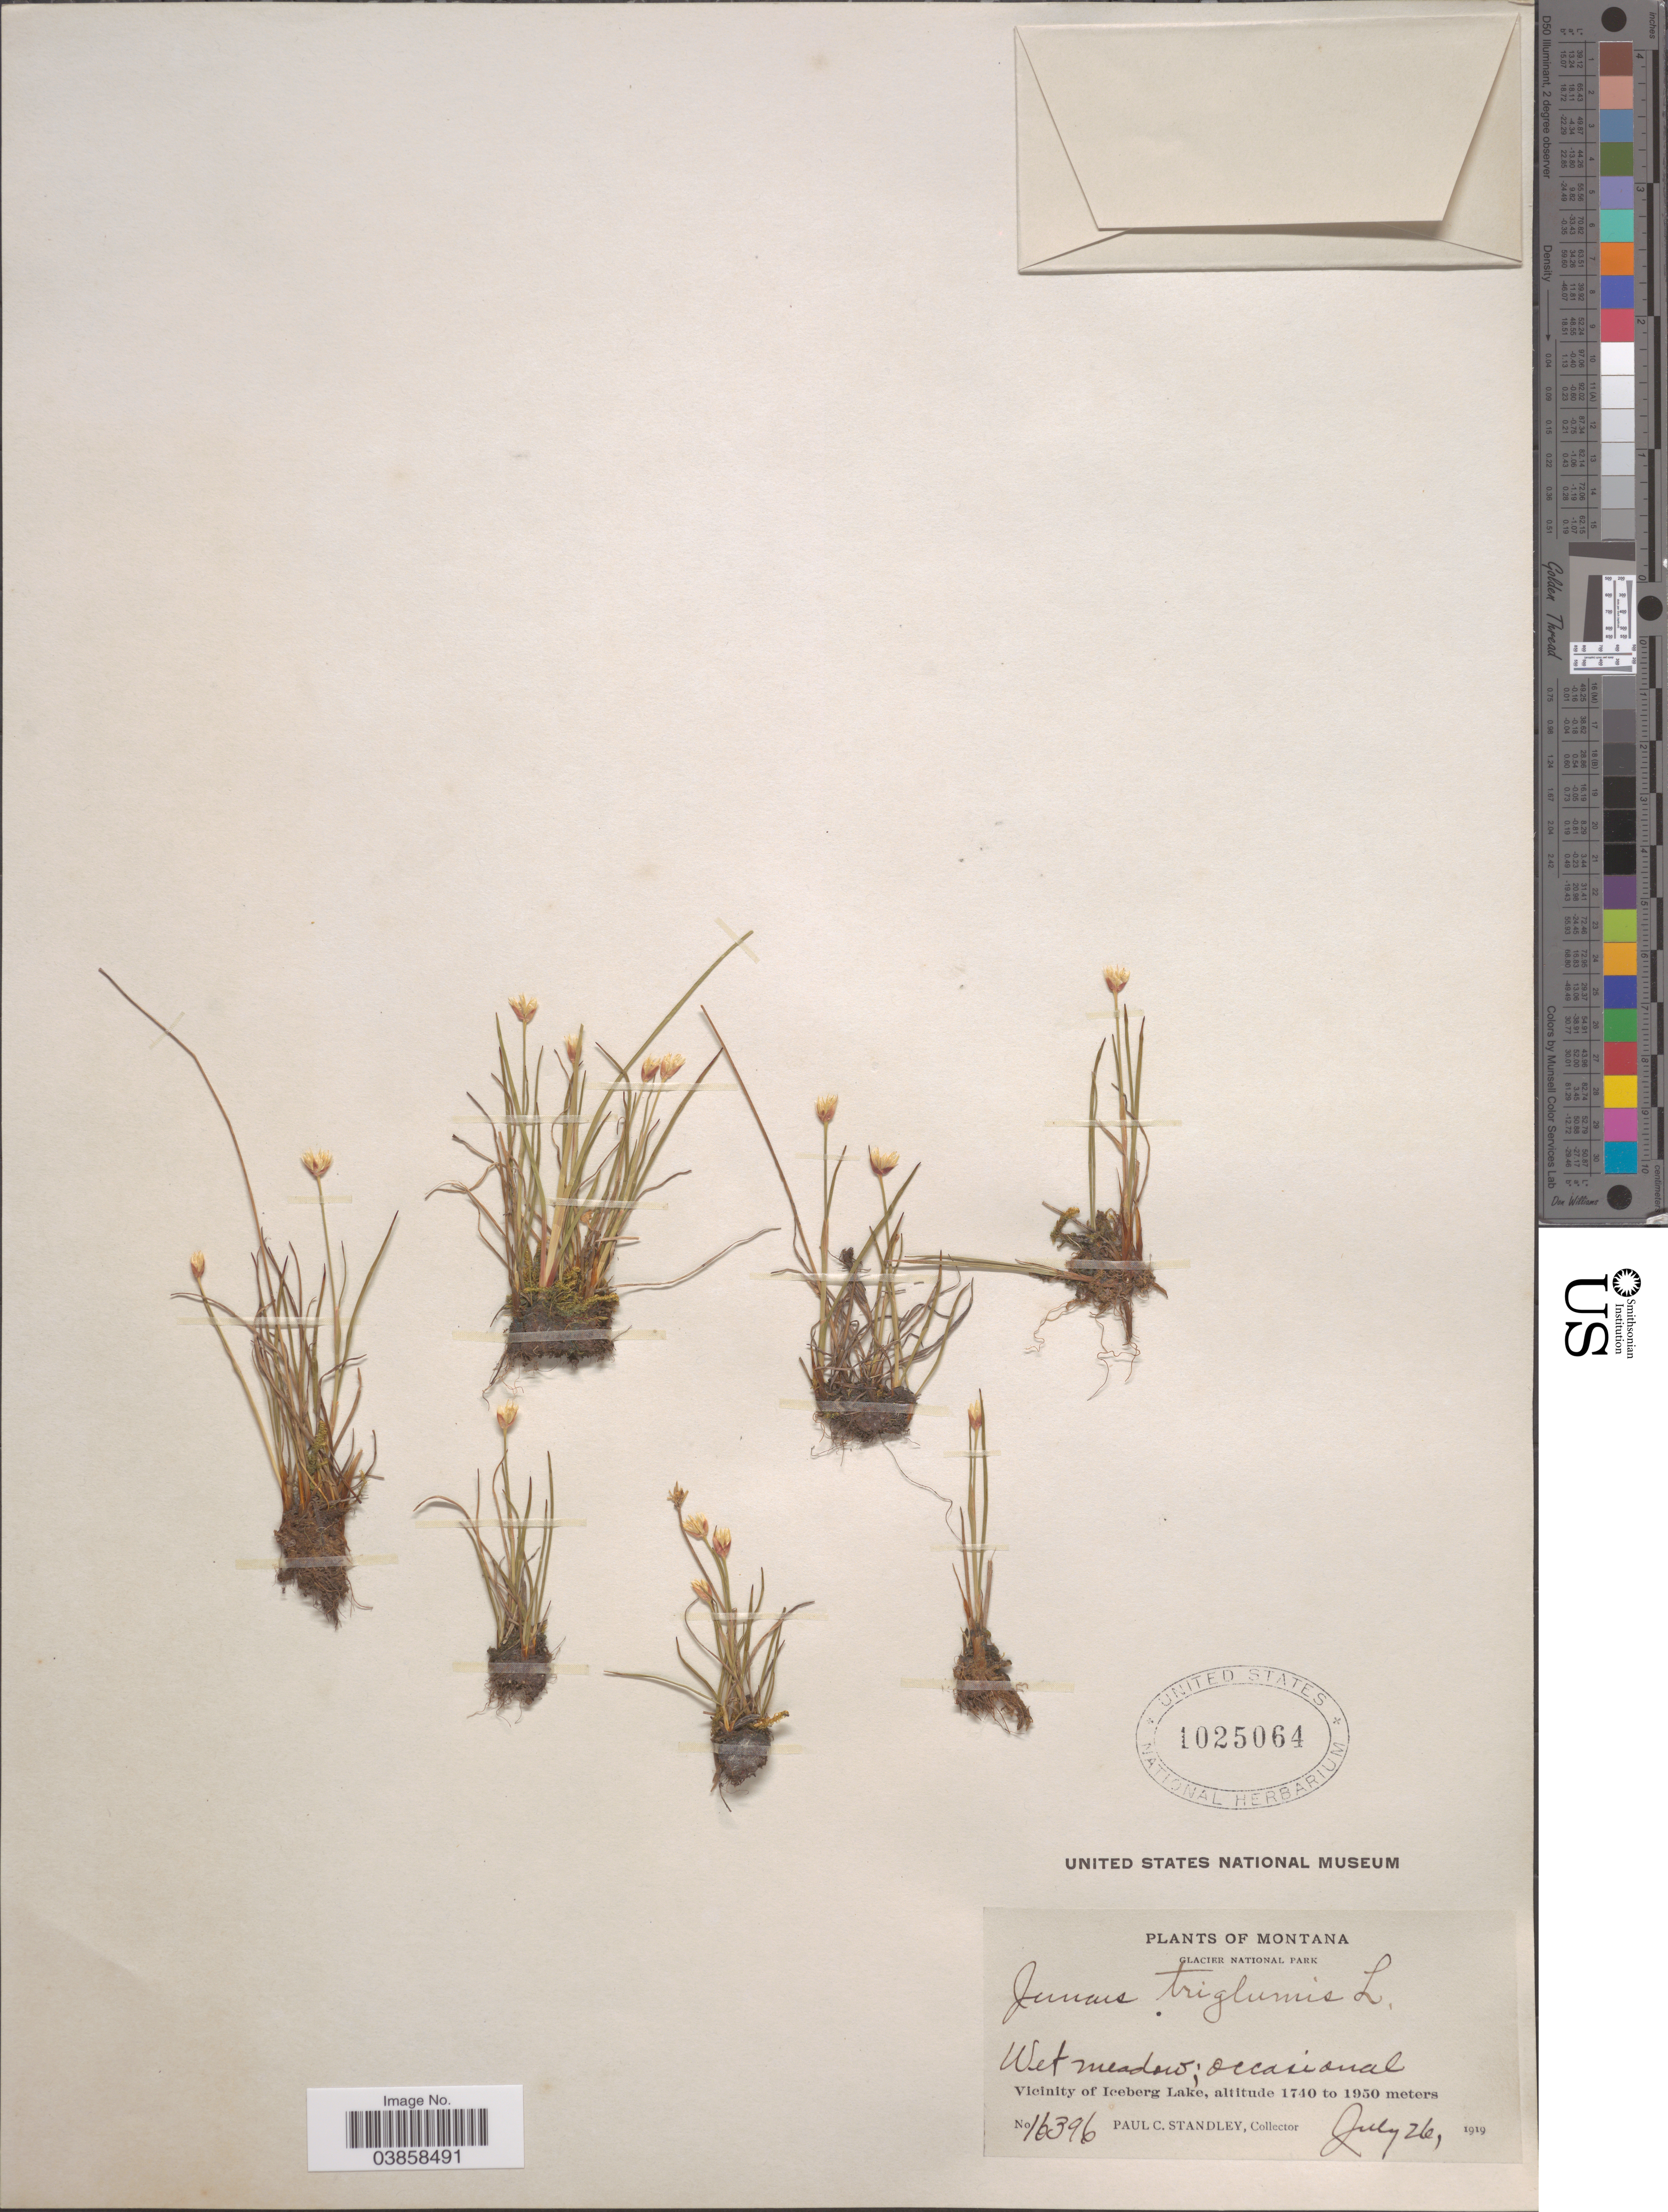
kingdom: Plantae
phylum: Tracheophyta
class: Liliopsida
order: Poales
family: Juncaceae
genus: Juncus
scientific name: Juncus triglumis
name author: L.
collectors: P. C. Standley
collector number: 16396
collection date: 1919-07-26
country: United States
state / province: Montana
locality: Glacier National Park. Vicinity of Iceberg Lake.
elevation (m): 1740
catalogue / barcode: US 1025064